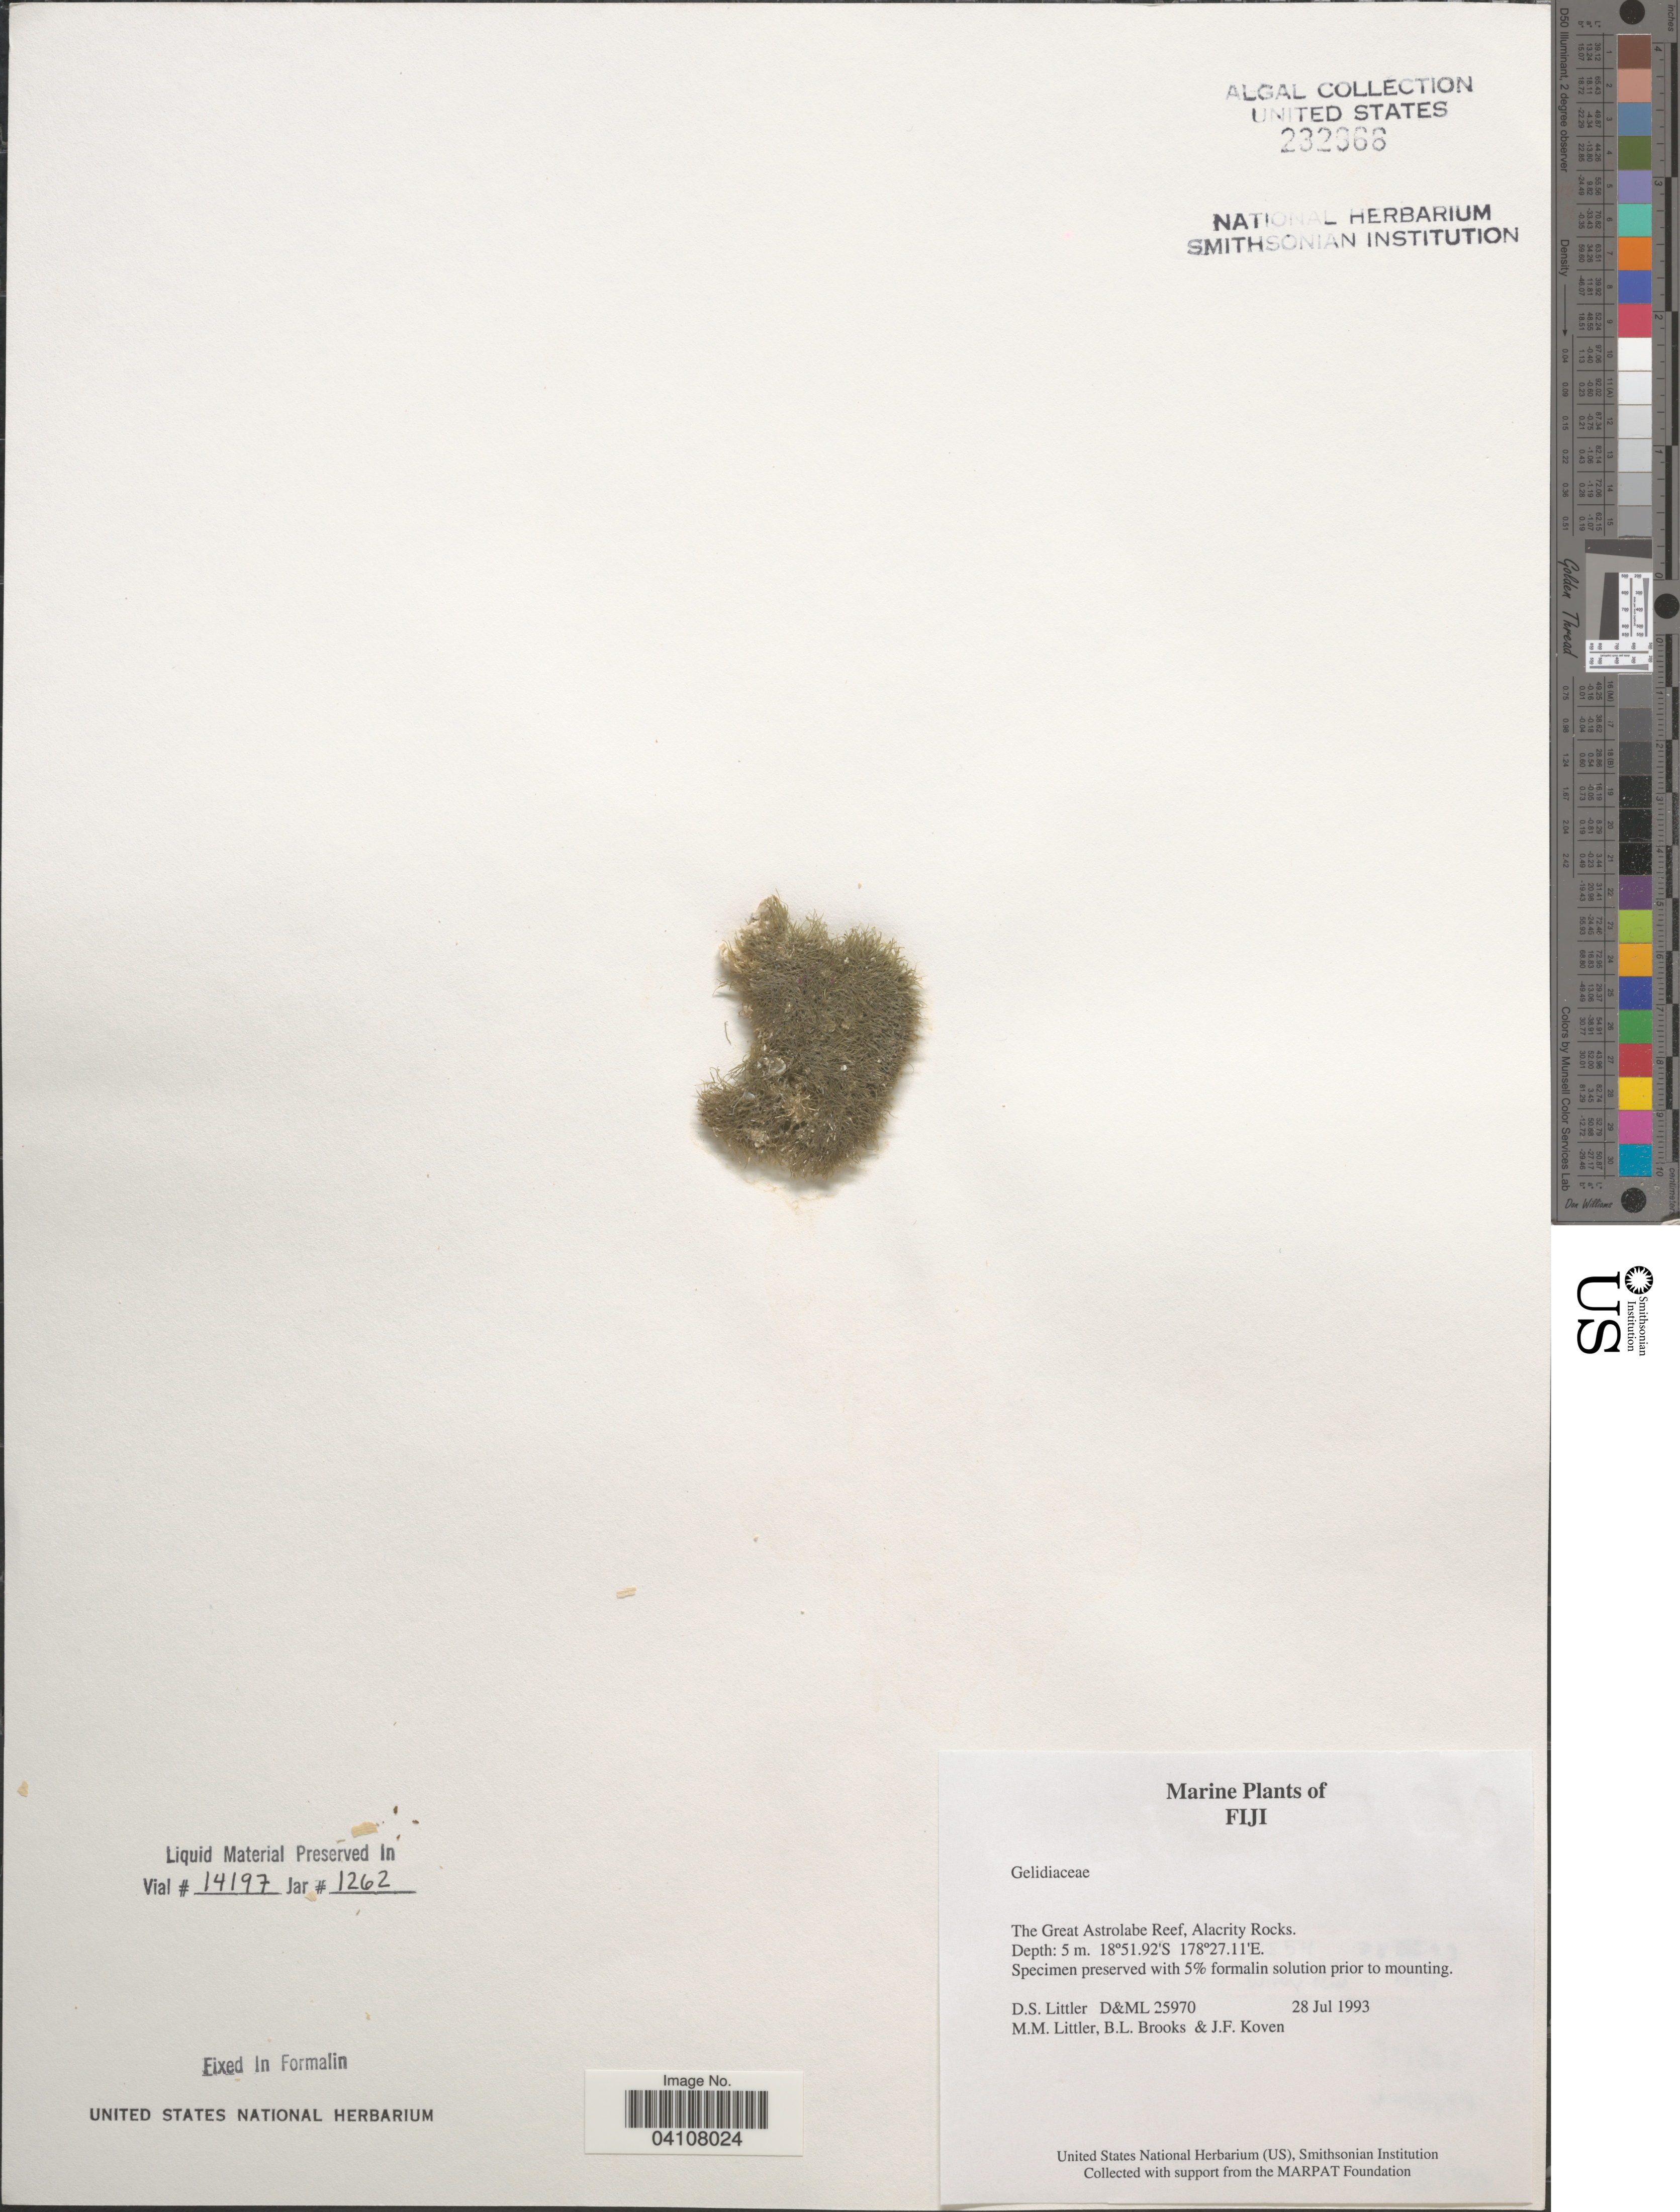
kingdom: Plantae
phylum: Rhodophyta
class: Florideophyceae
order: Gelidiales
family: Gelidiaceae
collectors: D. S. Littler, B. Brooks & J. Koven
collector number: D&ML25970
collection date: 1993-07-28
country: Fiji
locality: The Great Astrolabe Reef, Alacrity Rocks.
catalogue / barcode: US 232966